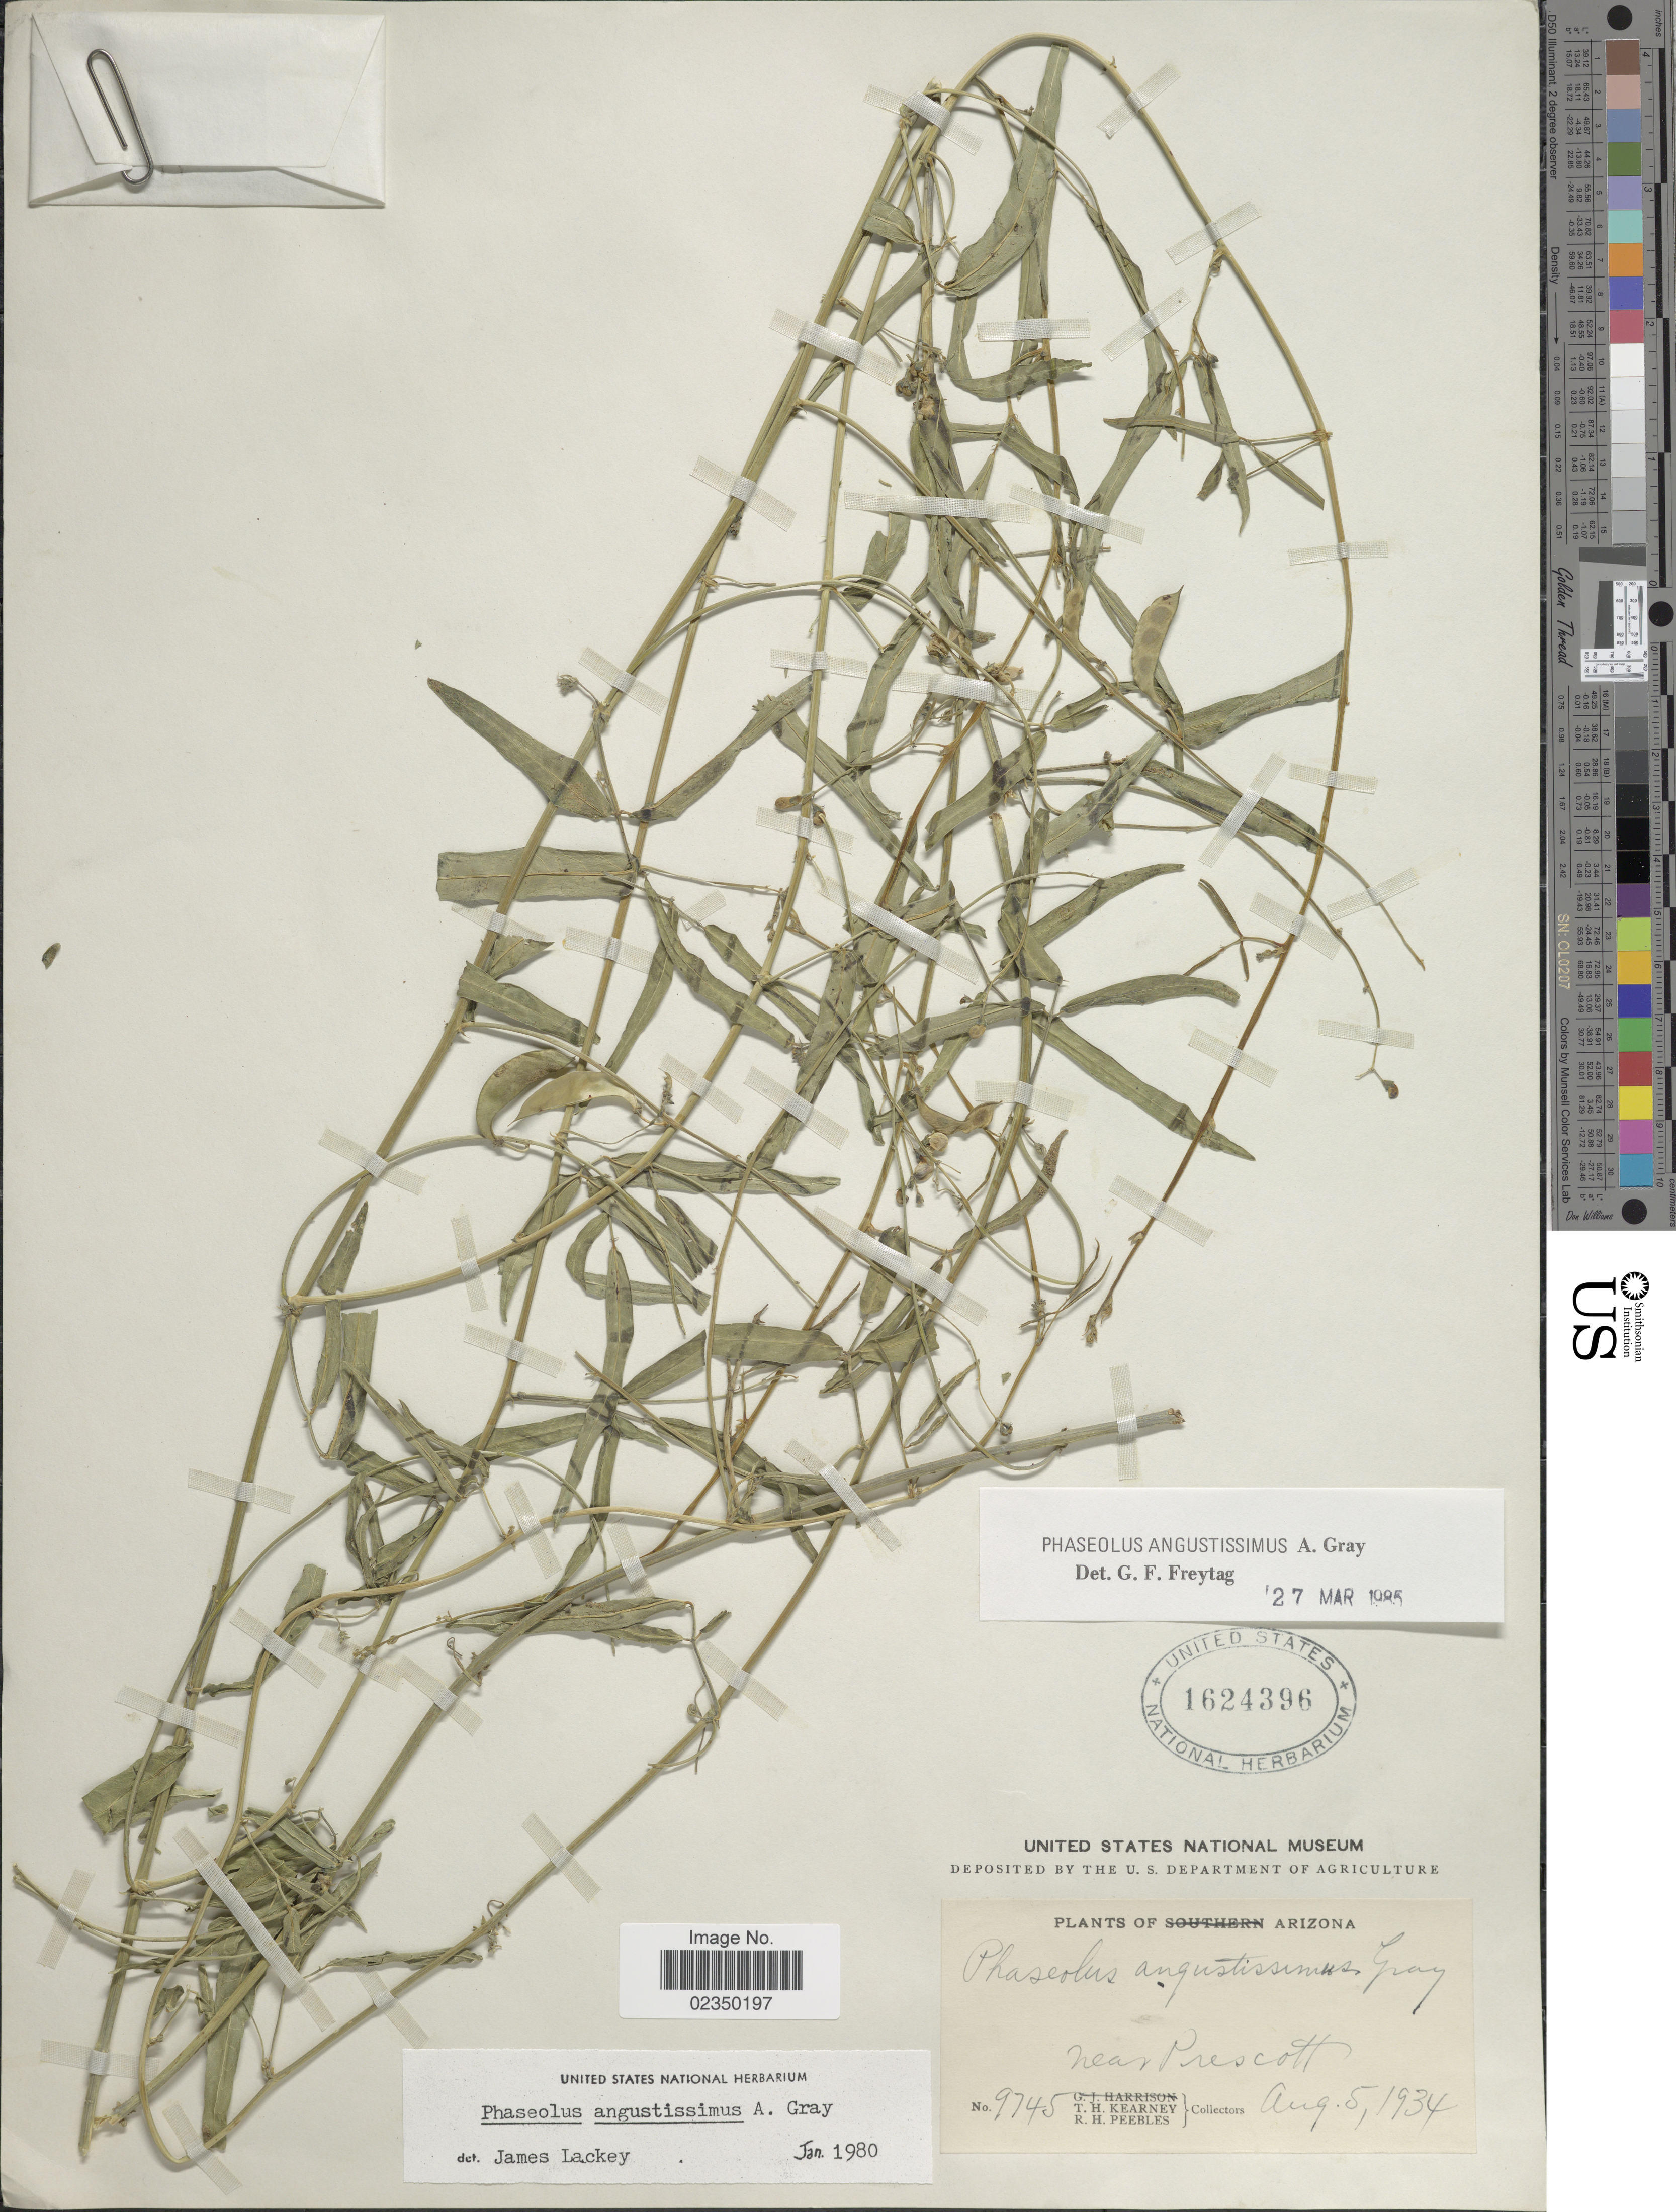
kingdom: Plantae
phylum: Tracheophyta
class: Magnoliopsida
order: Fabales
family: Fabaceae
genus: Phaseolus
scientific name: Phaseolus angustissimus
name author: A. Gray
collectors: T. H. Kearney & R. H. Peebles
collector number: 9745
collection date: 1934-08-05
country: United States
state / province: Arizona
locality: Near Prescott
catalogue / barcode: US 1624396